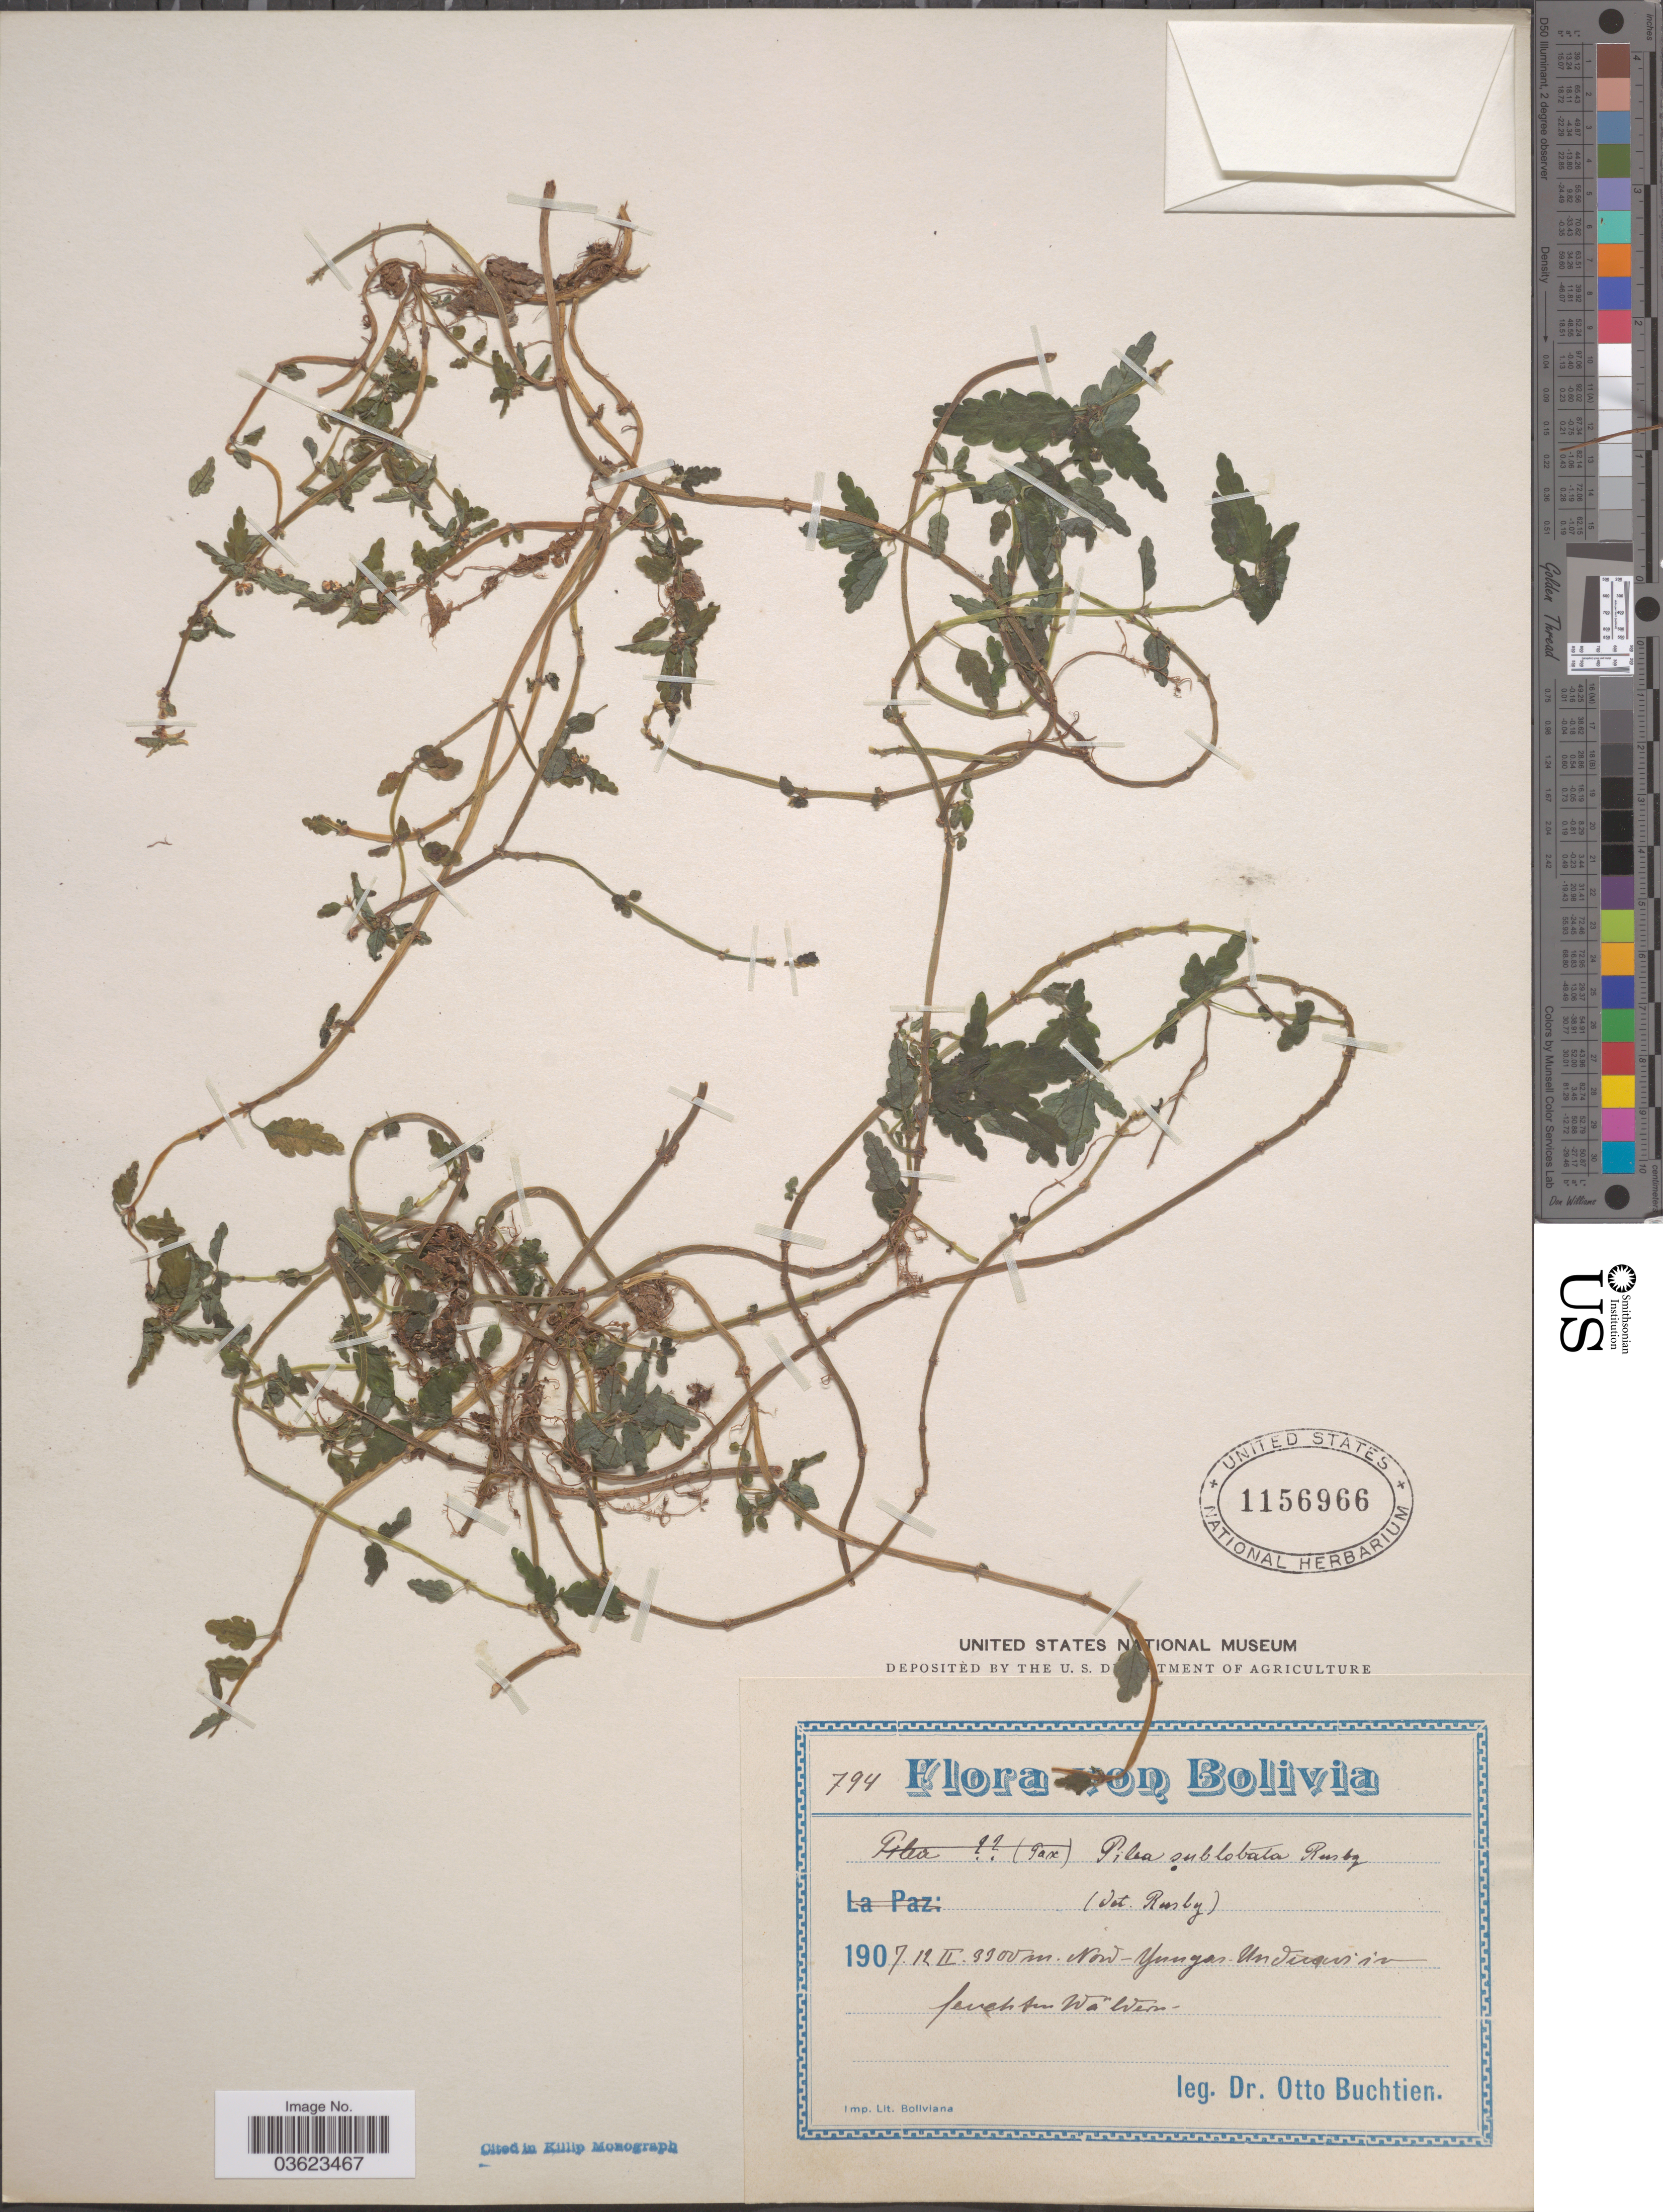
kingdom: Plantae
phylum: Tracheophyta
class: Magnoliopsida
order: Rosales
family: Urticaceae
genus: Pilea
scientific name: Pilea sublobata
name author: Rusby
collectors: O. Buchtien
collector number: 794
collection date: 1907-02-12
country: Bolivia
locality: Nord-Yungas. Unduavi in feuchten Waldern.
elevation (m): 3300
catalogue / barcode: US 1156966